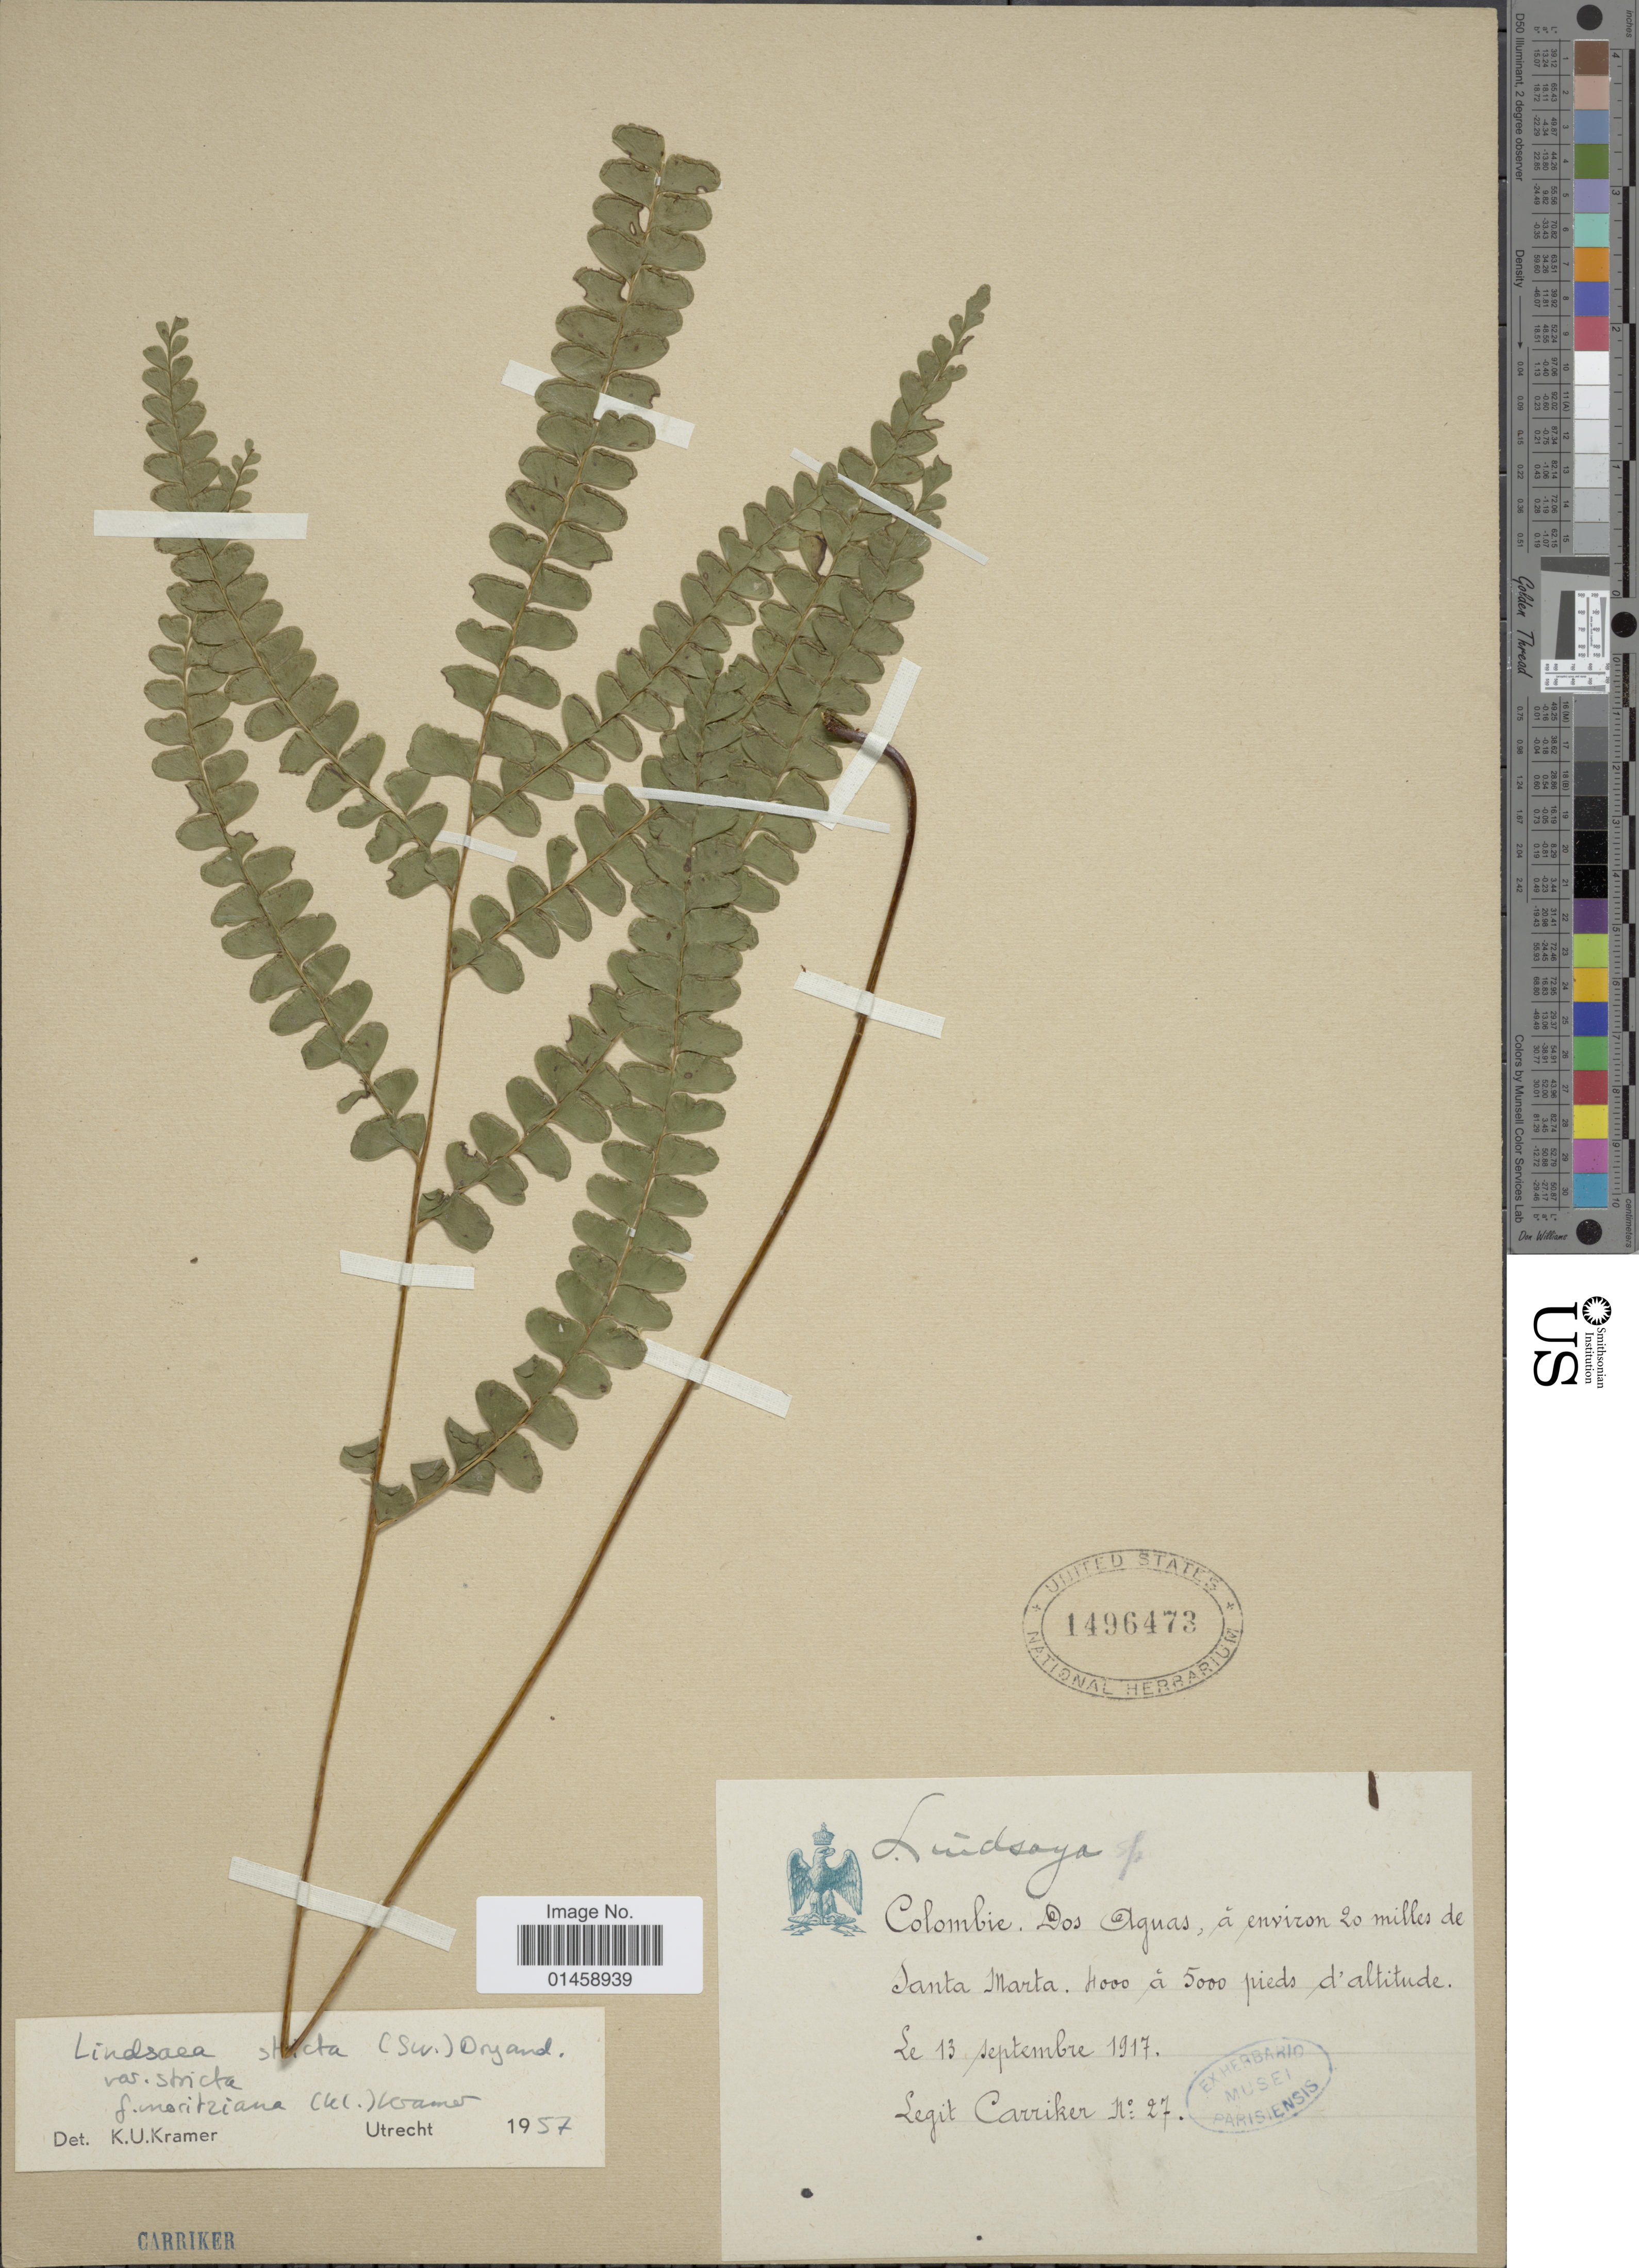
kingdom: Plantae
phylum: Tracheophyta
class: Polypodiopsida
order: Polypodiales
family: Lindsaeaceae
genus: Lindsaea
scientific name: Lindsaea stricta f. stricta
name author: (Sw.) Dryand.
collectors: Carriker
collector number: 27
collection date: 1917-09-13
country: Colombia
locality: Dos Aguas, a environ 20 milles de Santa Marta.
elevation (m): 1219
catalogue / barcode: US 1496473